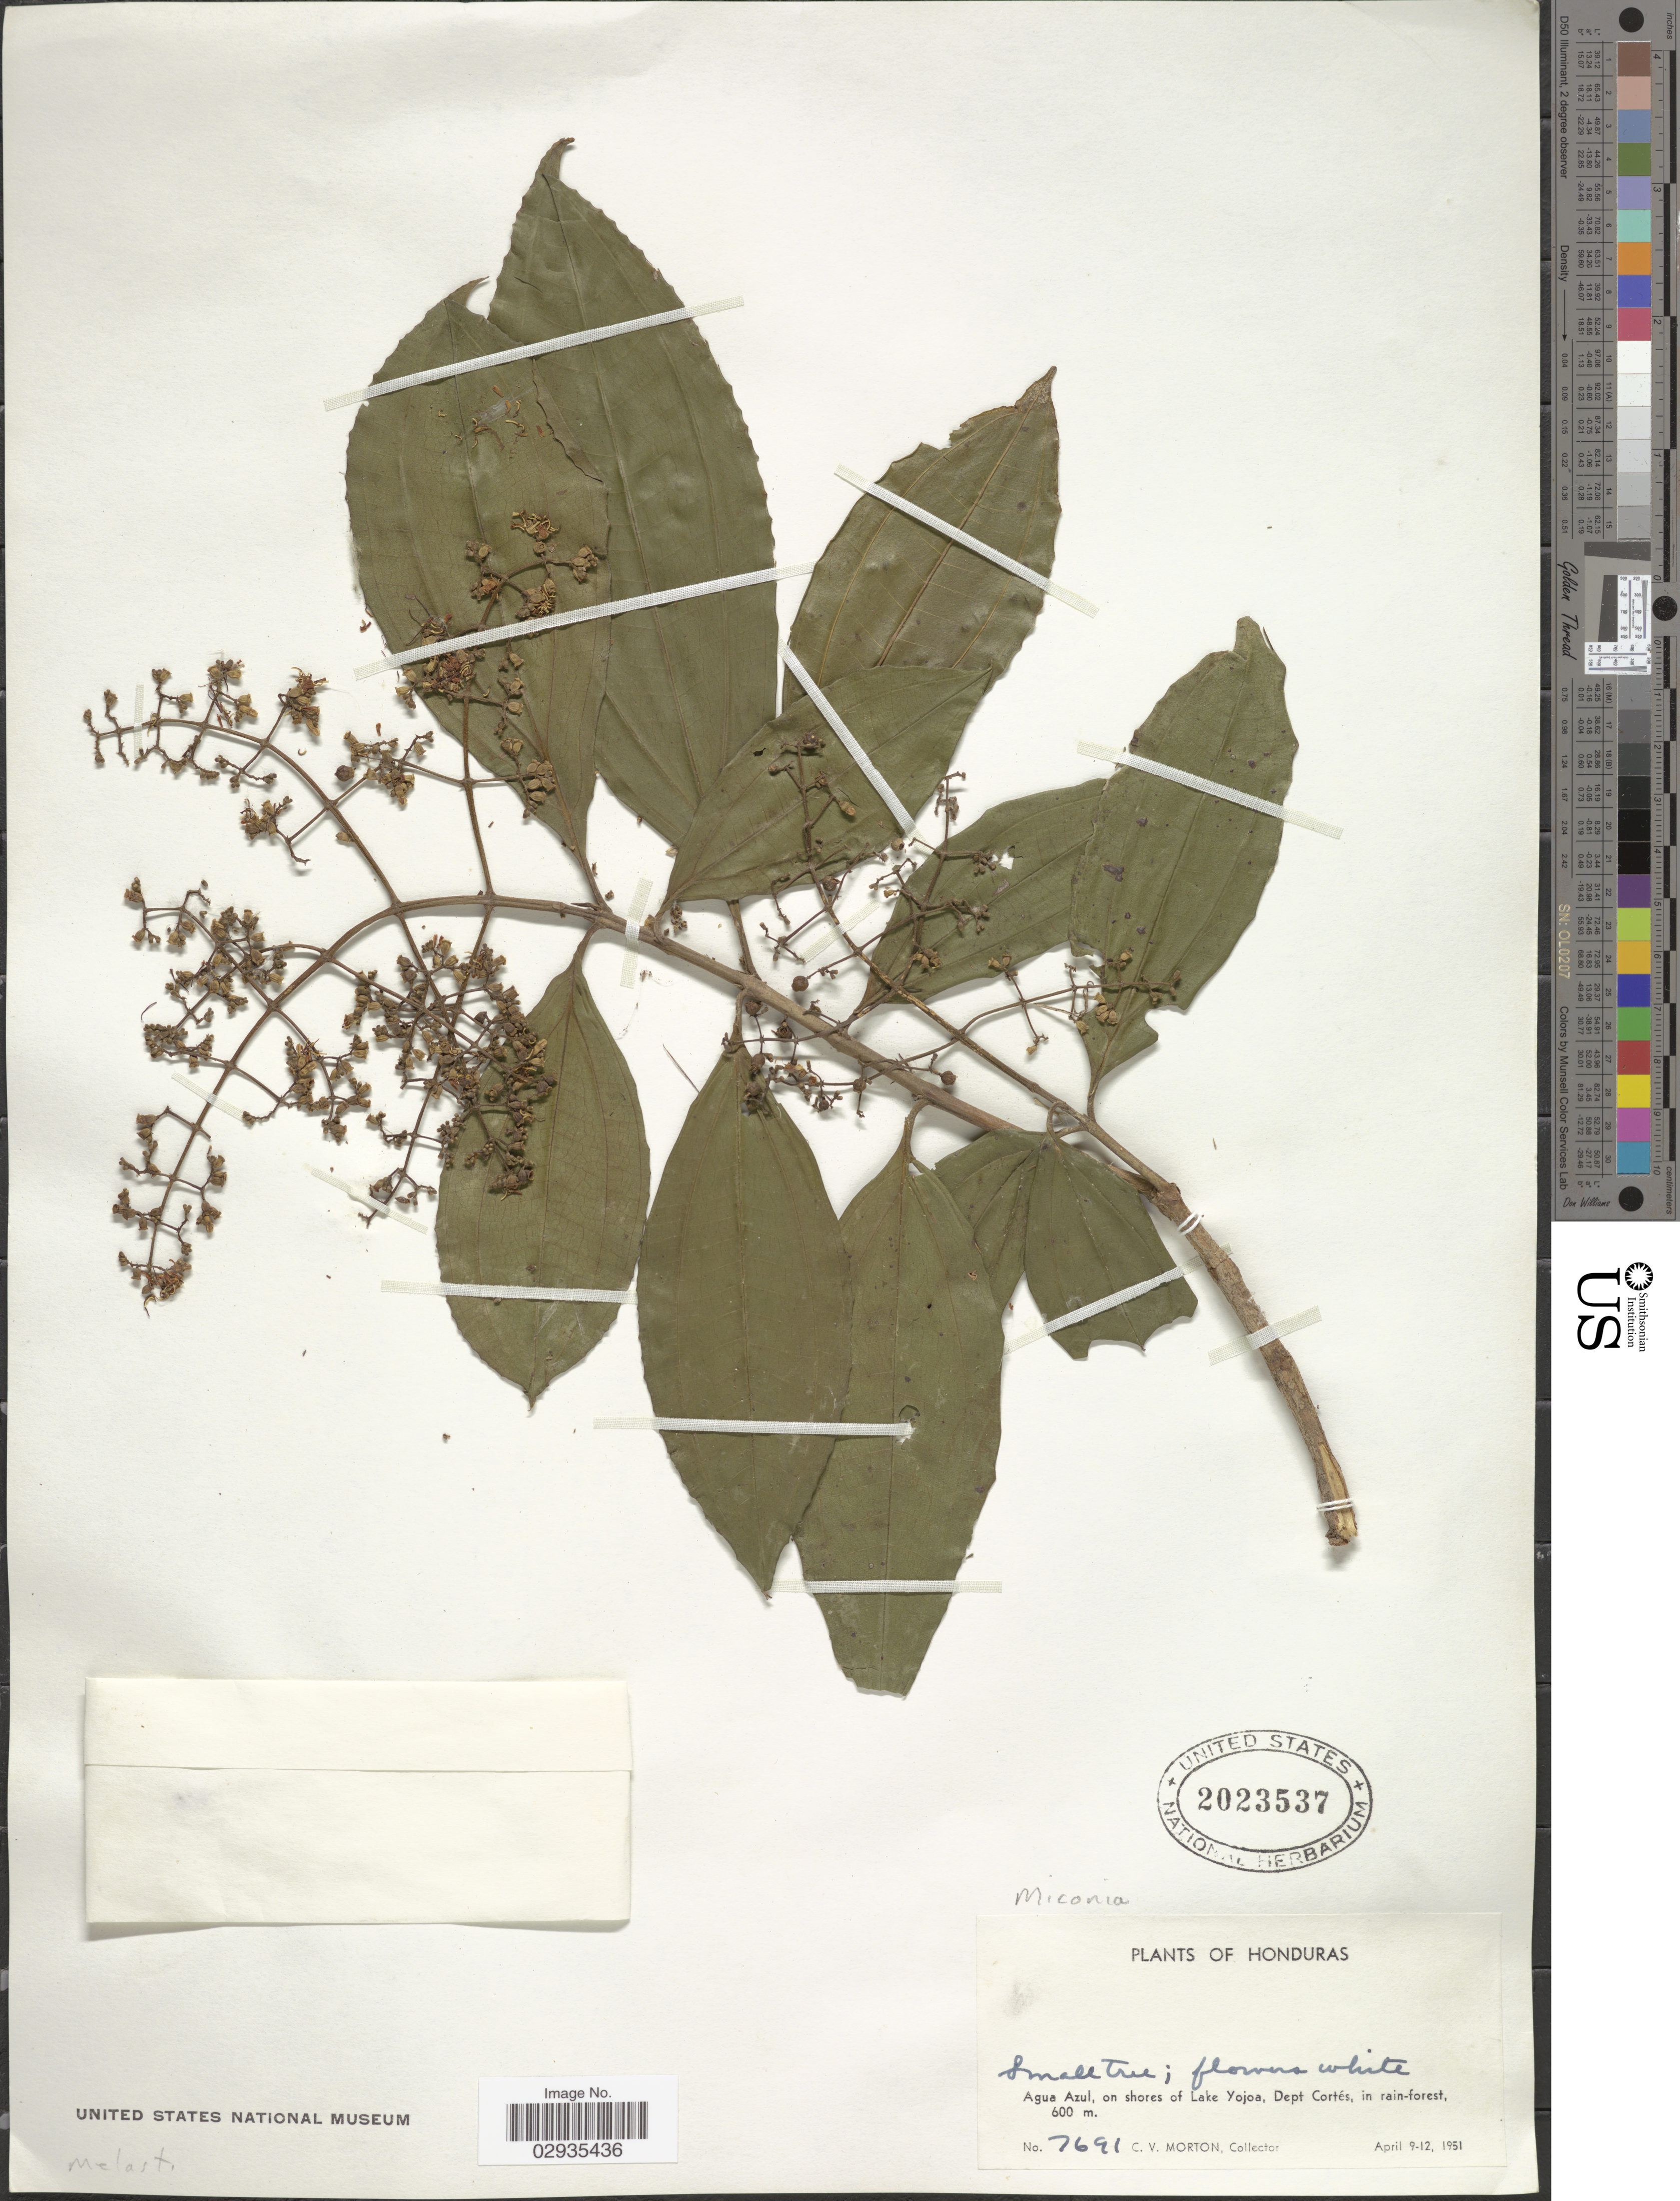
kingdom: Plantae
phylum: Tracheophyta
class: Magnoliopsida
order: Myrtales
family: Melastomataceae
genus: Miconia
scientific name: Miconia prasina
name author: (Sw.) DC.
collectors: C. V. Morton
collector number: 7691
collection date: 1951-04-09/1951-04-12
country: Honduras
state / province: Cortés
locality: Agua Azul, on shores of Lake Yojoa, Dept. Cortés.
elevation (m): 600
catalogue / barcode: US 2023537